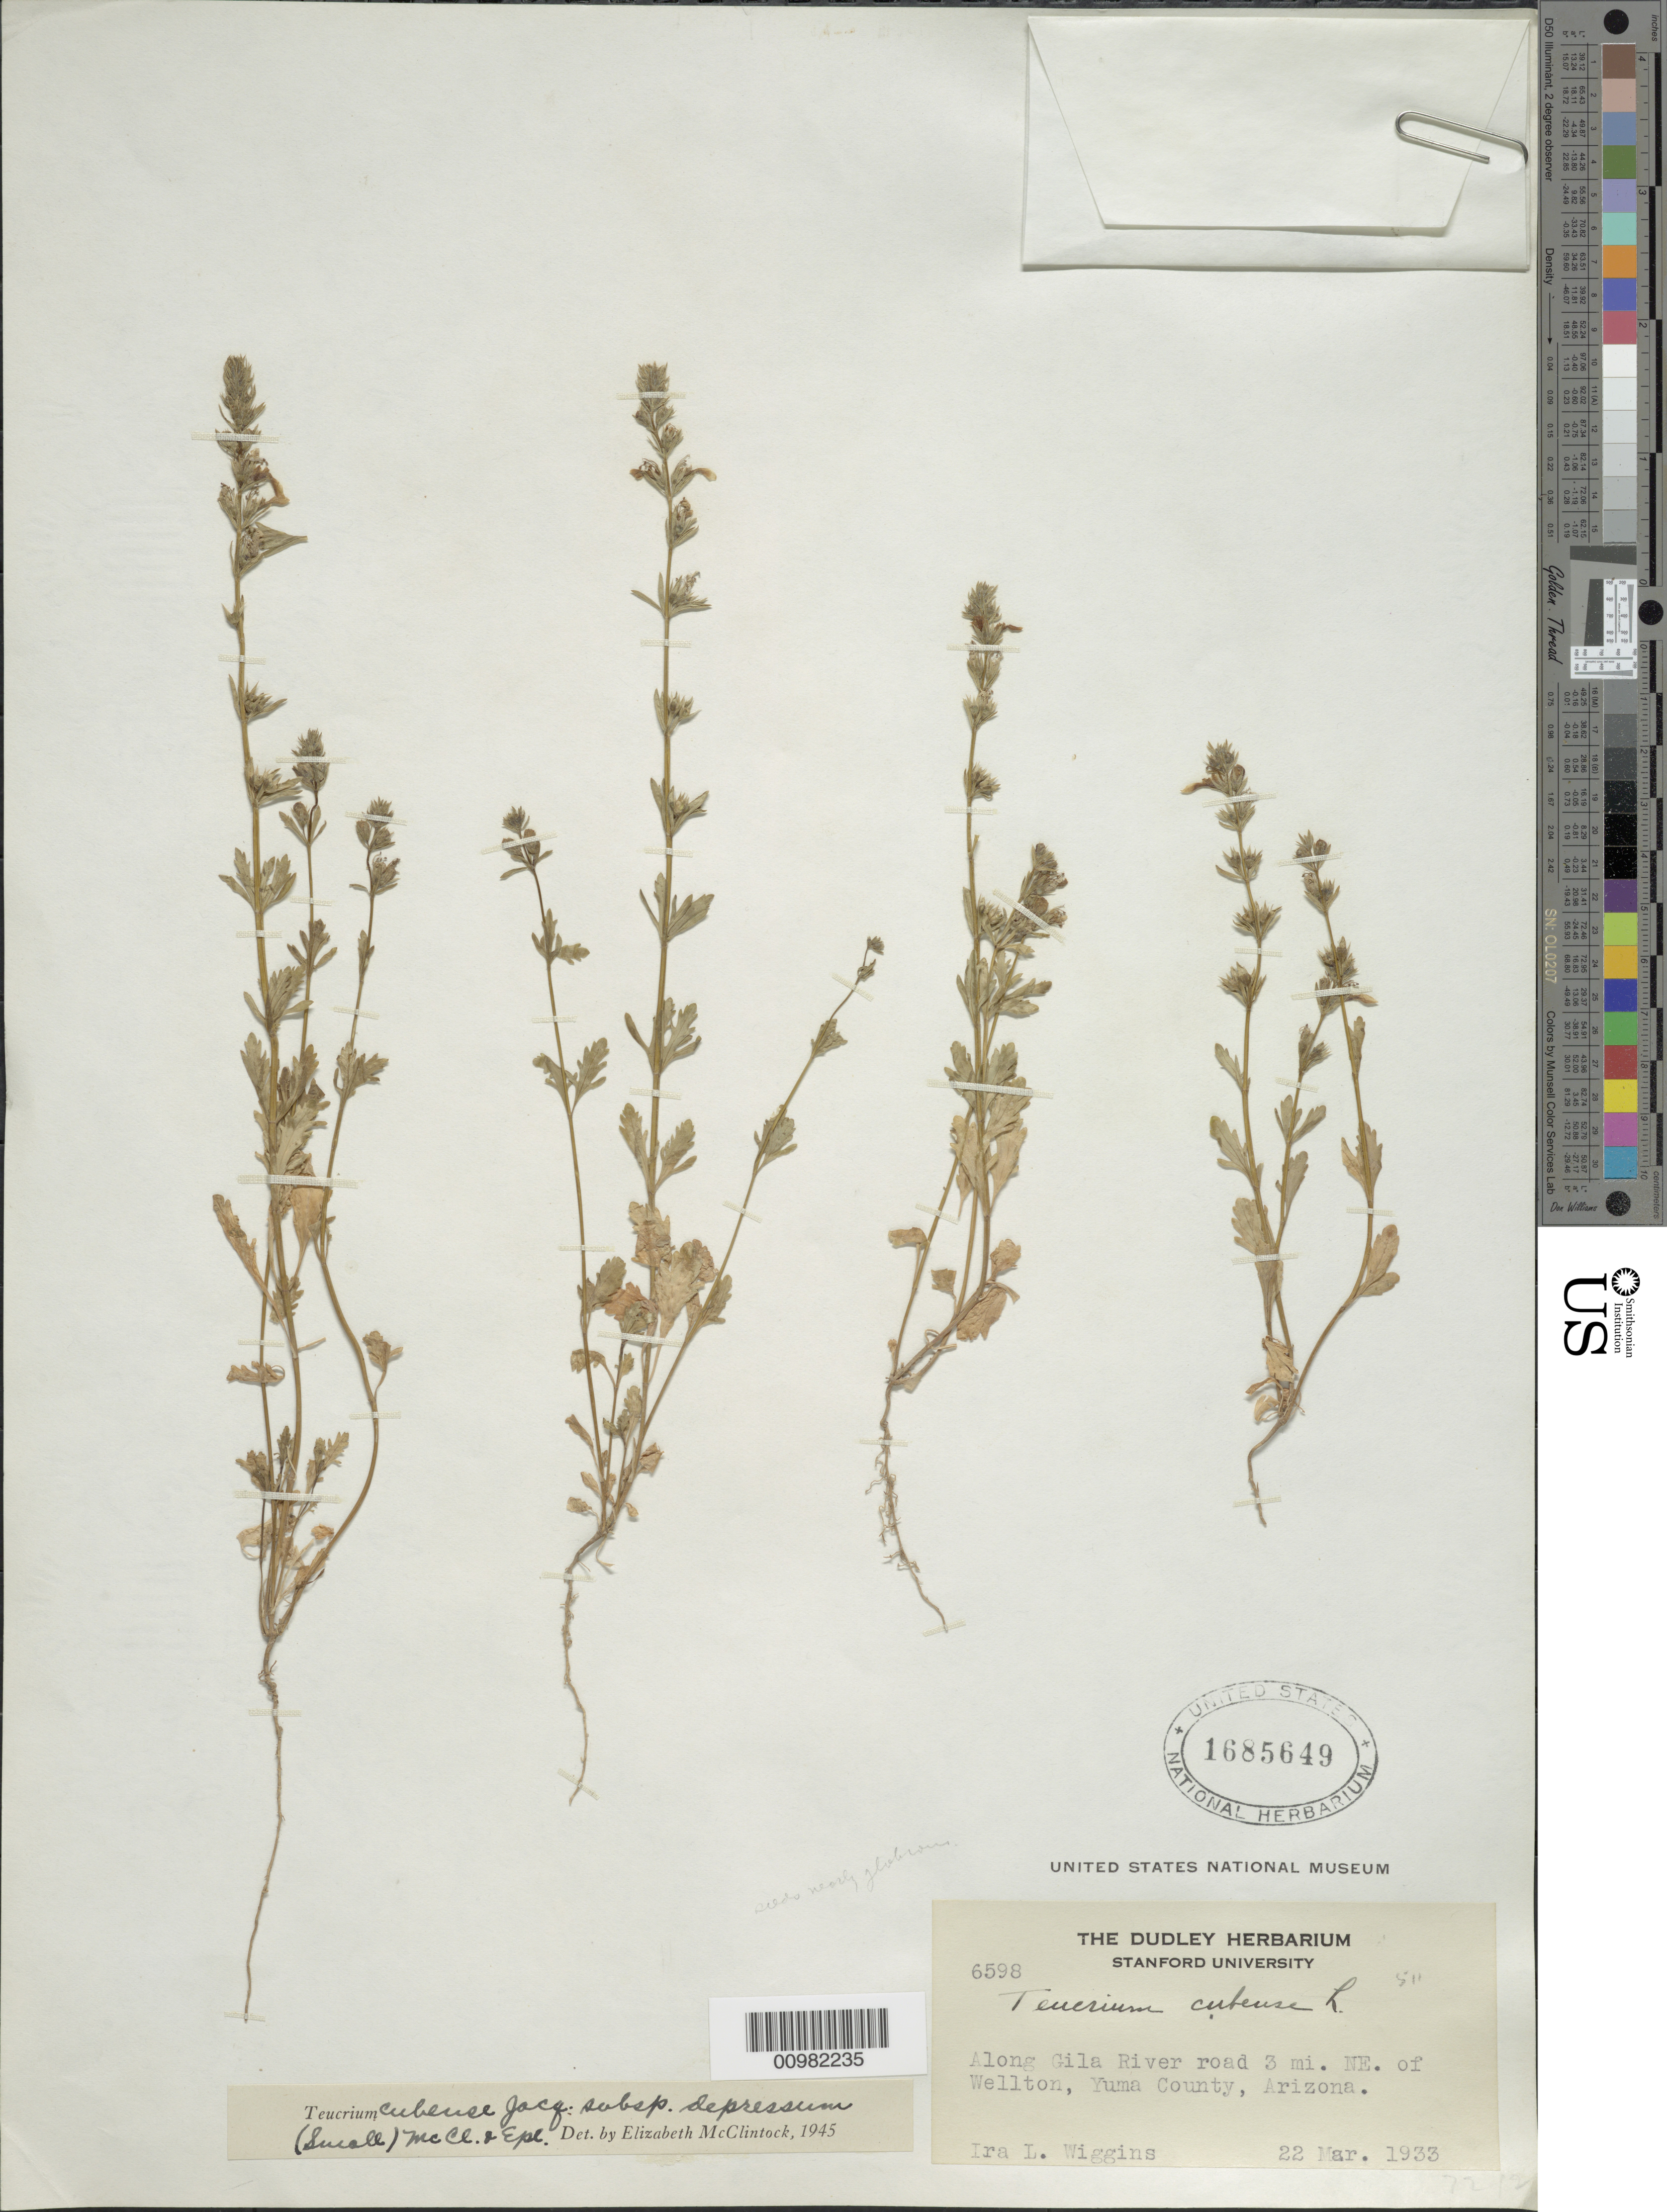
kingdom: Plantae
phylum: Tracheophyta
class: Magnoliopsida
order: Lamiales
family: Lamiaceae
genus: Teucrium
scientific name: Teucrium cubense subsp. depressum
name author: (Small) E. M. McClint. & Epling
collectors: I. L. Wiggins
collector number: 6598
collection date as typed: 22 Mar 1933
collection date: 1933-03-22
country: United States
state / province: Arizona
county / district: Yuma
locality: Along Gila River road 3 mi. NE. of Wellton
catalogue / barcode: US 1685649